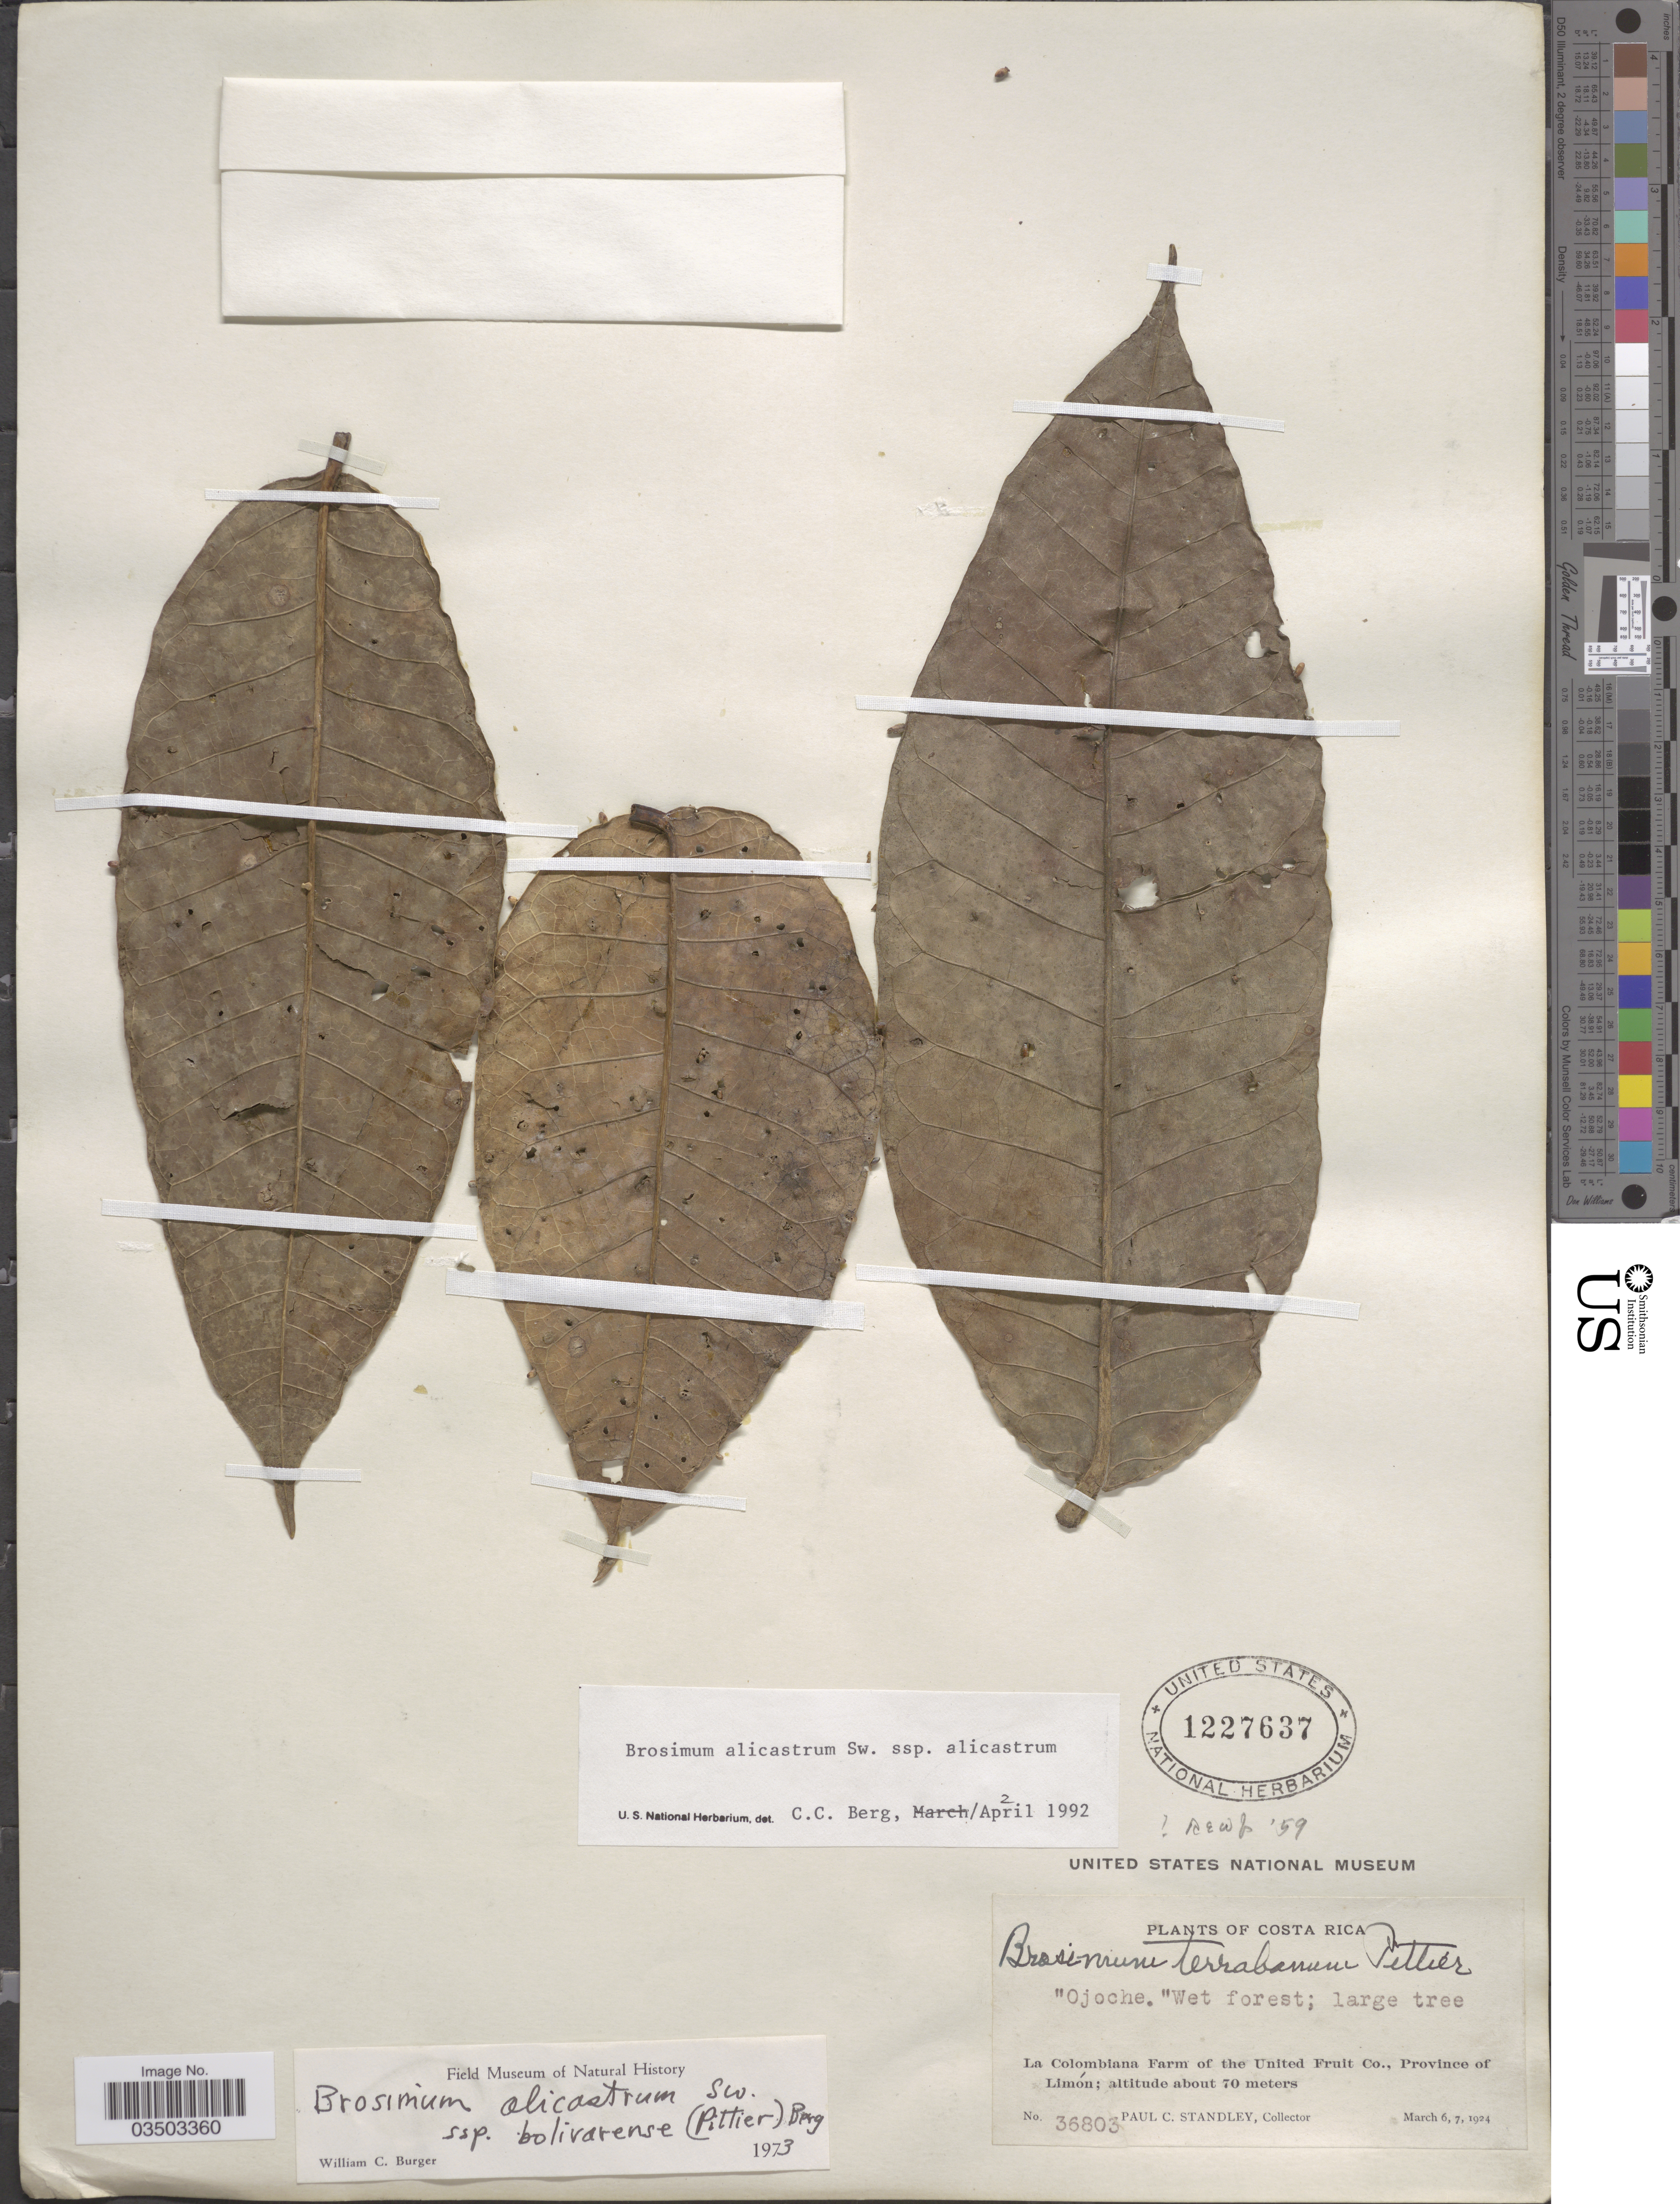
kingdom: Plantae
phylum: Tracheophyta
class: Magnoliopsida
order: Rosales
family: Moraceae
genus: Brosimum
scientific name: Brosimum alicastrum subsp. alicastrum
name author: Sw.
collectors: P. C. Standley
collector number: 36803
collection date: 1924-03-06/1924-03-07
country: Costa Rica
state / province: Limón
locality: La Colombiana Farm of the United Fruit Co.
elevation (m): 70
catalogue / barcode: US 1227637